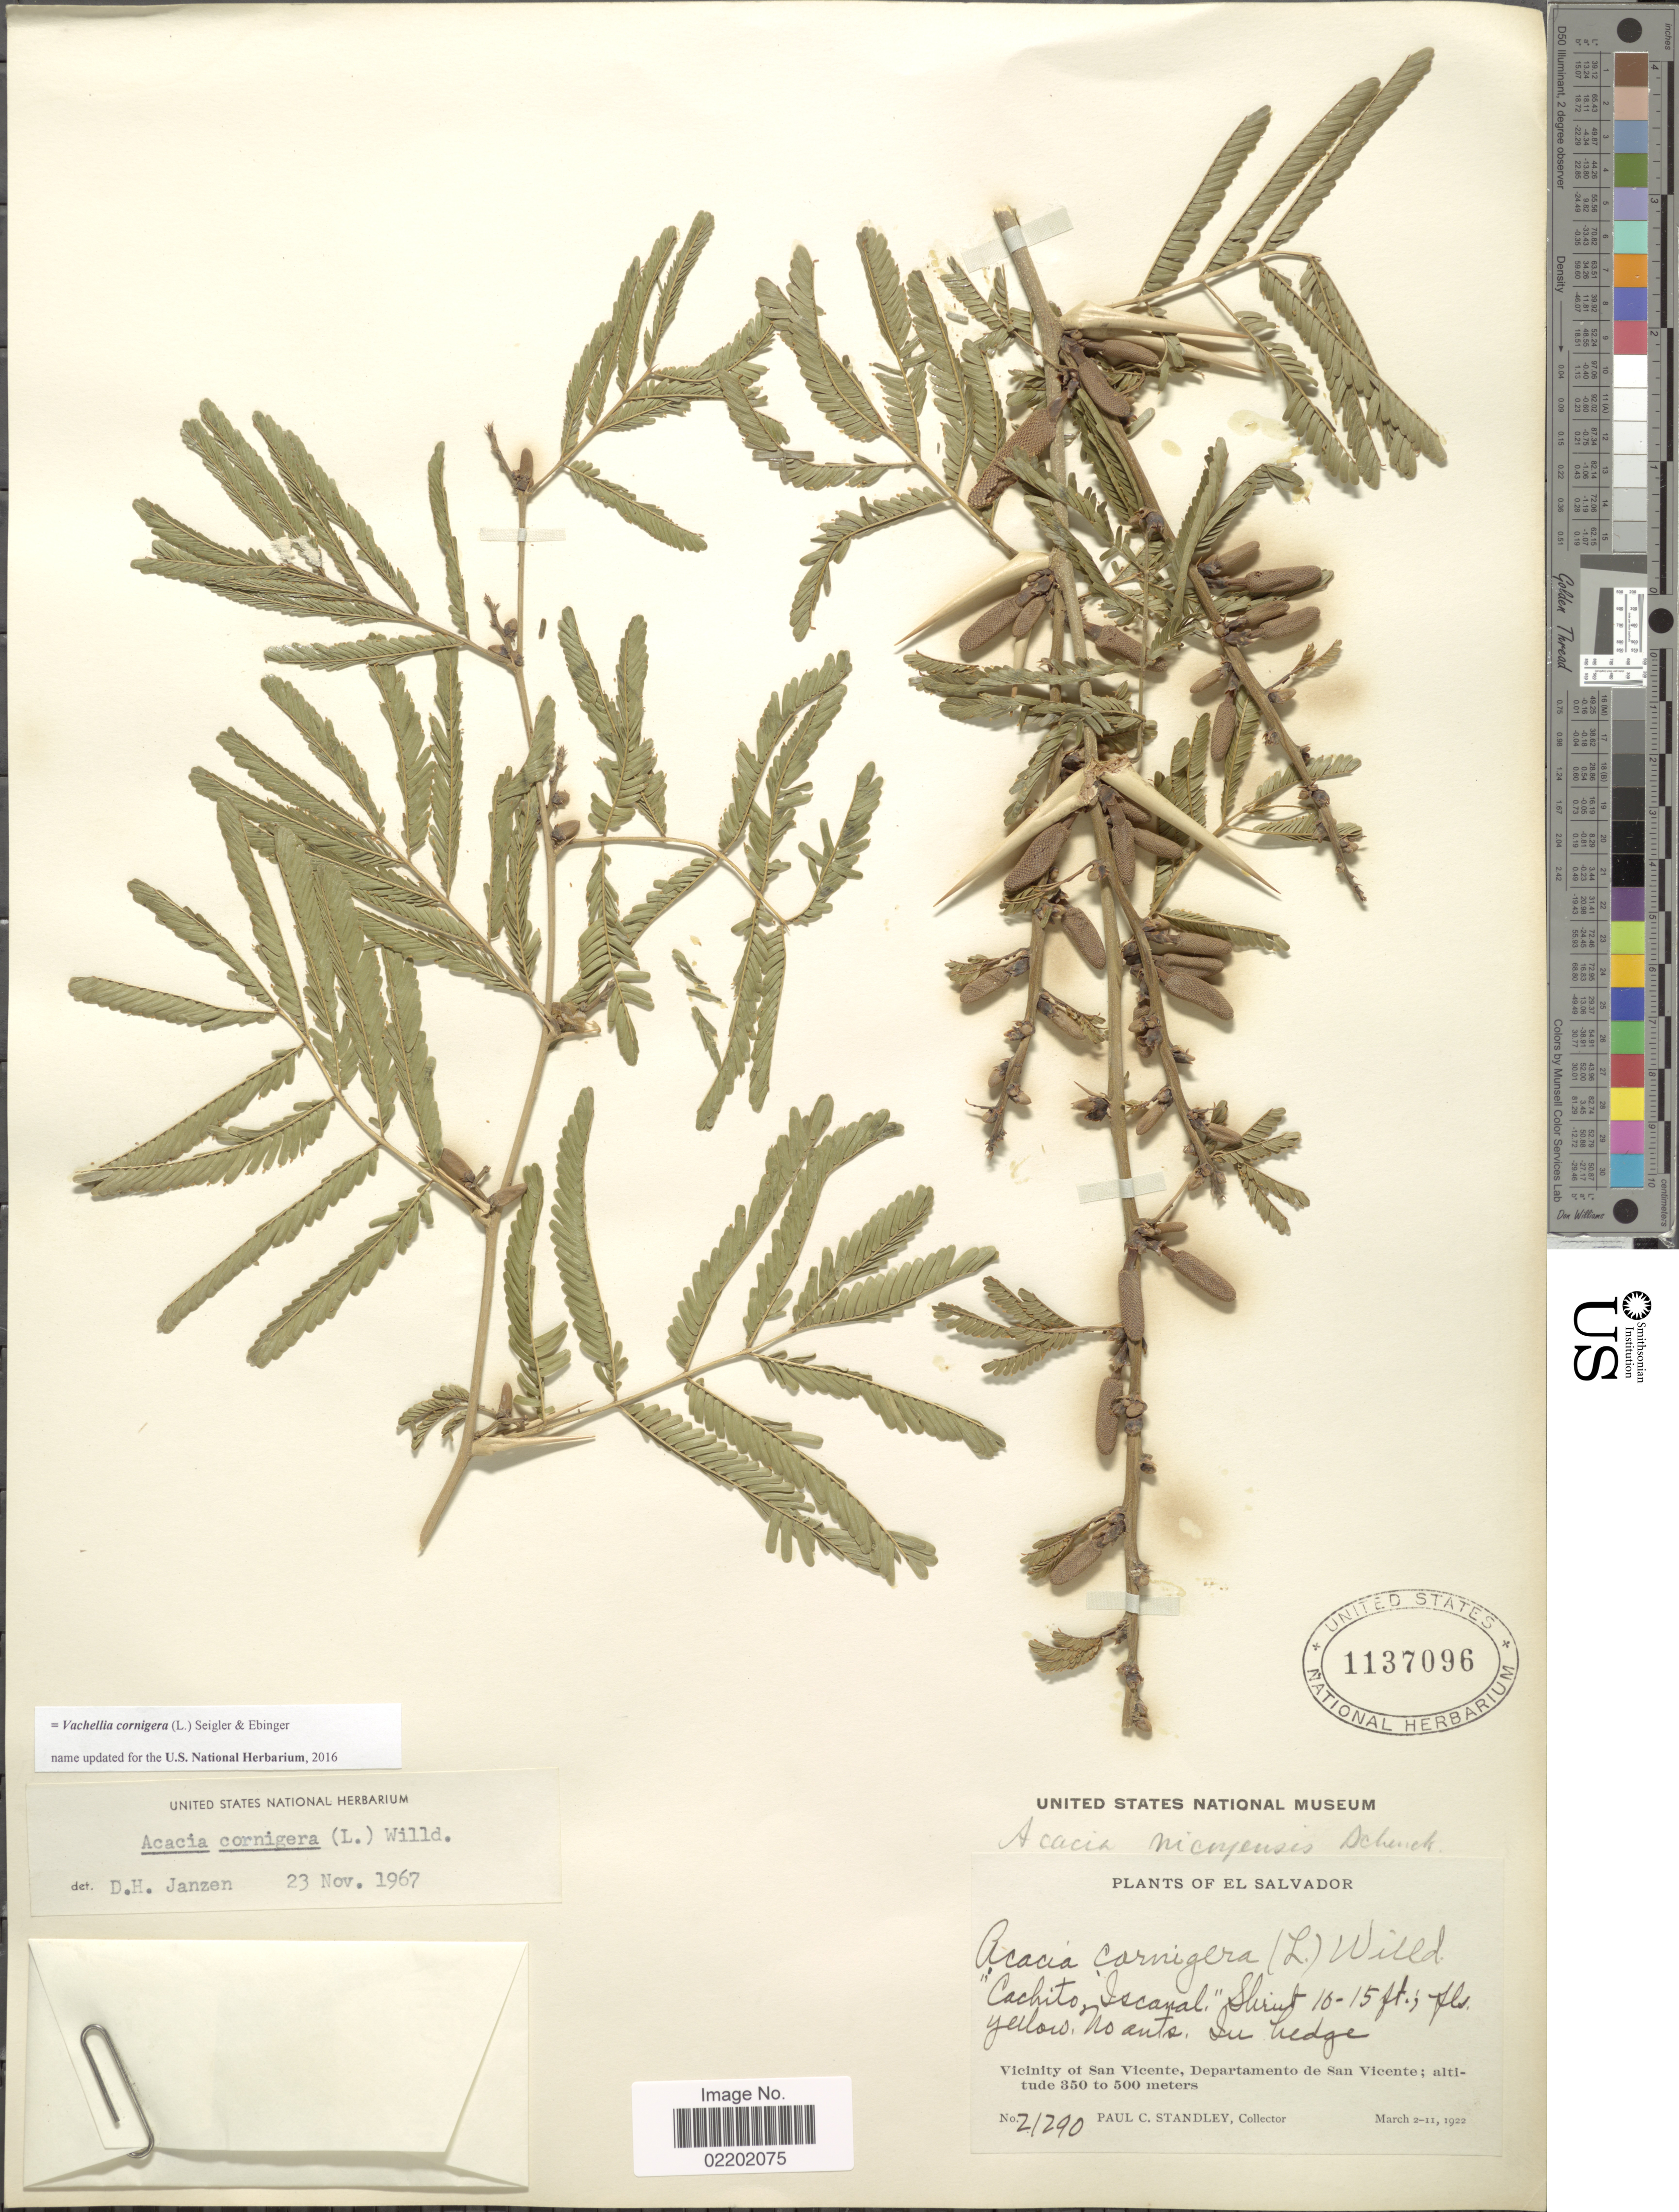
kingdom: Plantae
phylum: Tracheophyta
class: Magnoliopsida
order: Fabales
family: Fabaceae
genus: Vachellia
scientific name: Vachellia cornigera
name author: (L.) Seigler & Ebinger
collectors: P. C. Standley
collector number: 21290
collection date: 1922-03-02/1922-03-11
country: El Salvador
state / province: San Vincente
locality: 'Cachito, Iscanal', In hedge, Vicinity of San Vicente, Departamento de San Vicente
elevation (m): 350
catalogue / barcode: US 1137096